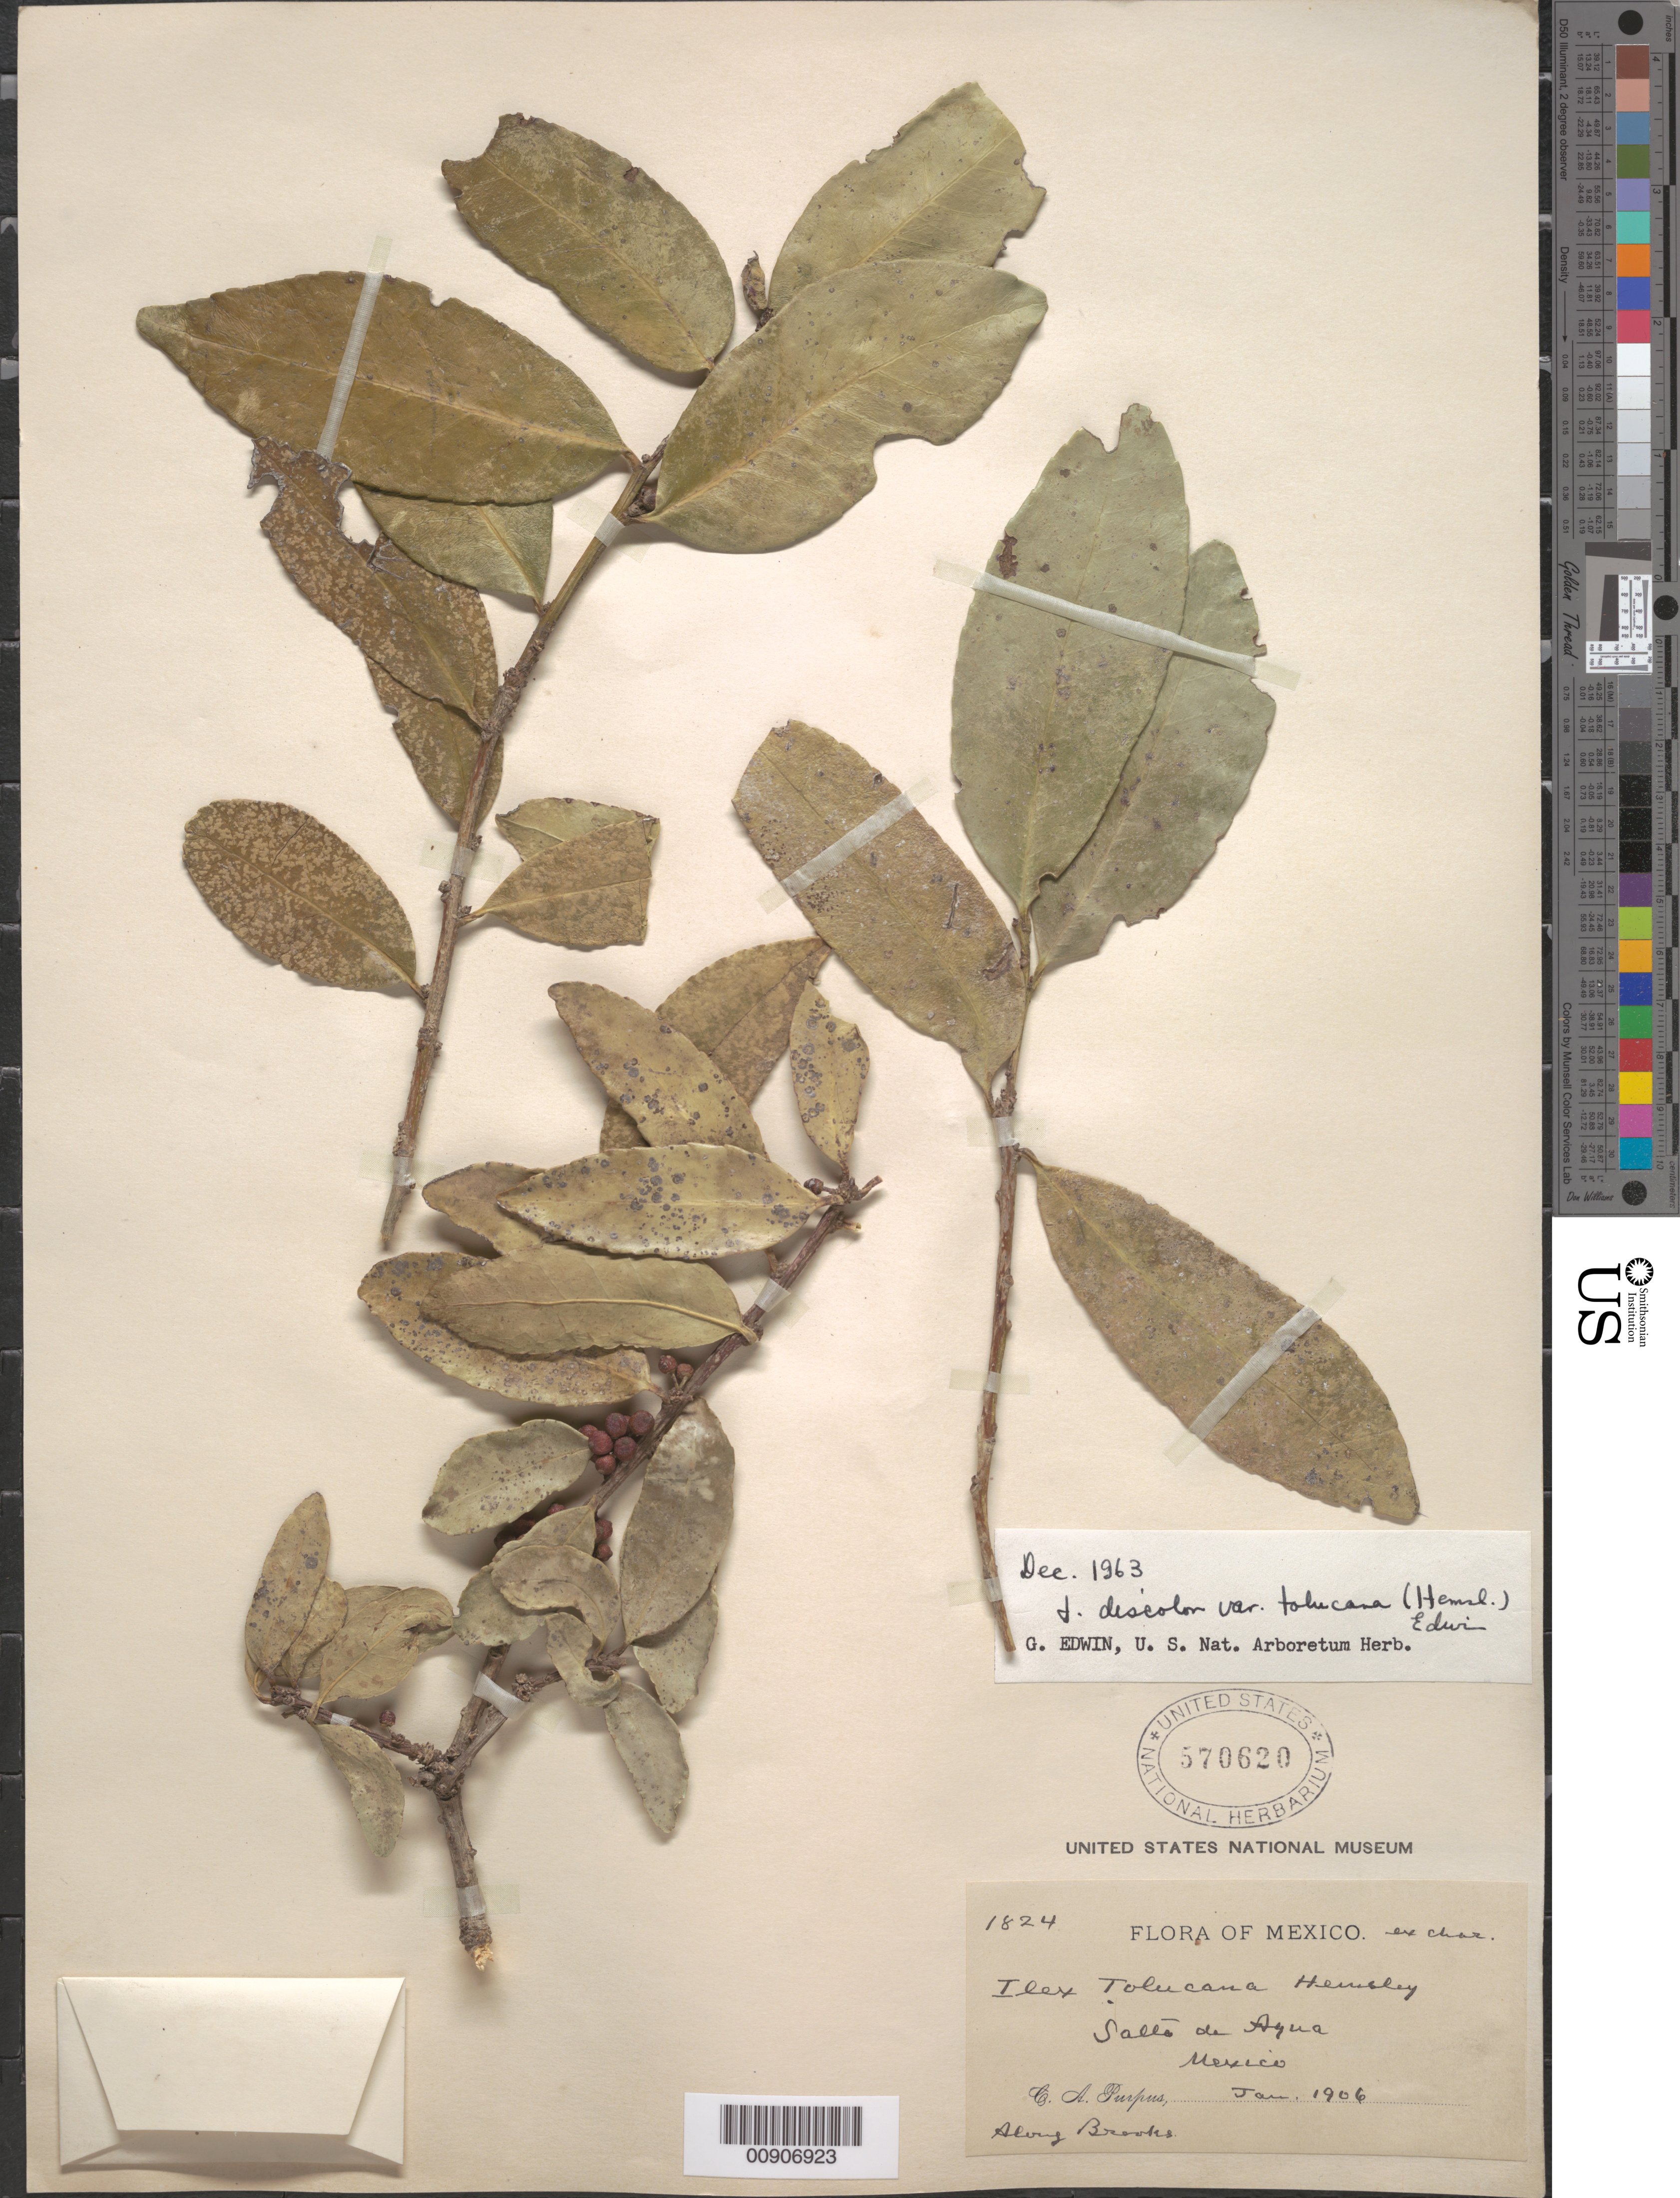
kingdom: Plantae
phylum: Tracheophyta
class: Magnoliopsida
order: Aquifoliales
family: Aquifoliaceae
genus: Ilex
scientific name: Ilex discolor var. tolucana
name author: (Hemsl.) Edwin ex J. Linares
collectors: C. A. Purpus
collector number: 1824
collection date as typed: Jan 1906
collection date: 1906-01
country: Mexico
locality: Salto de Agua.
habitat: Along brooks.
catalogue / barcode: US 570620